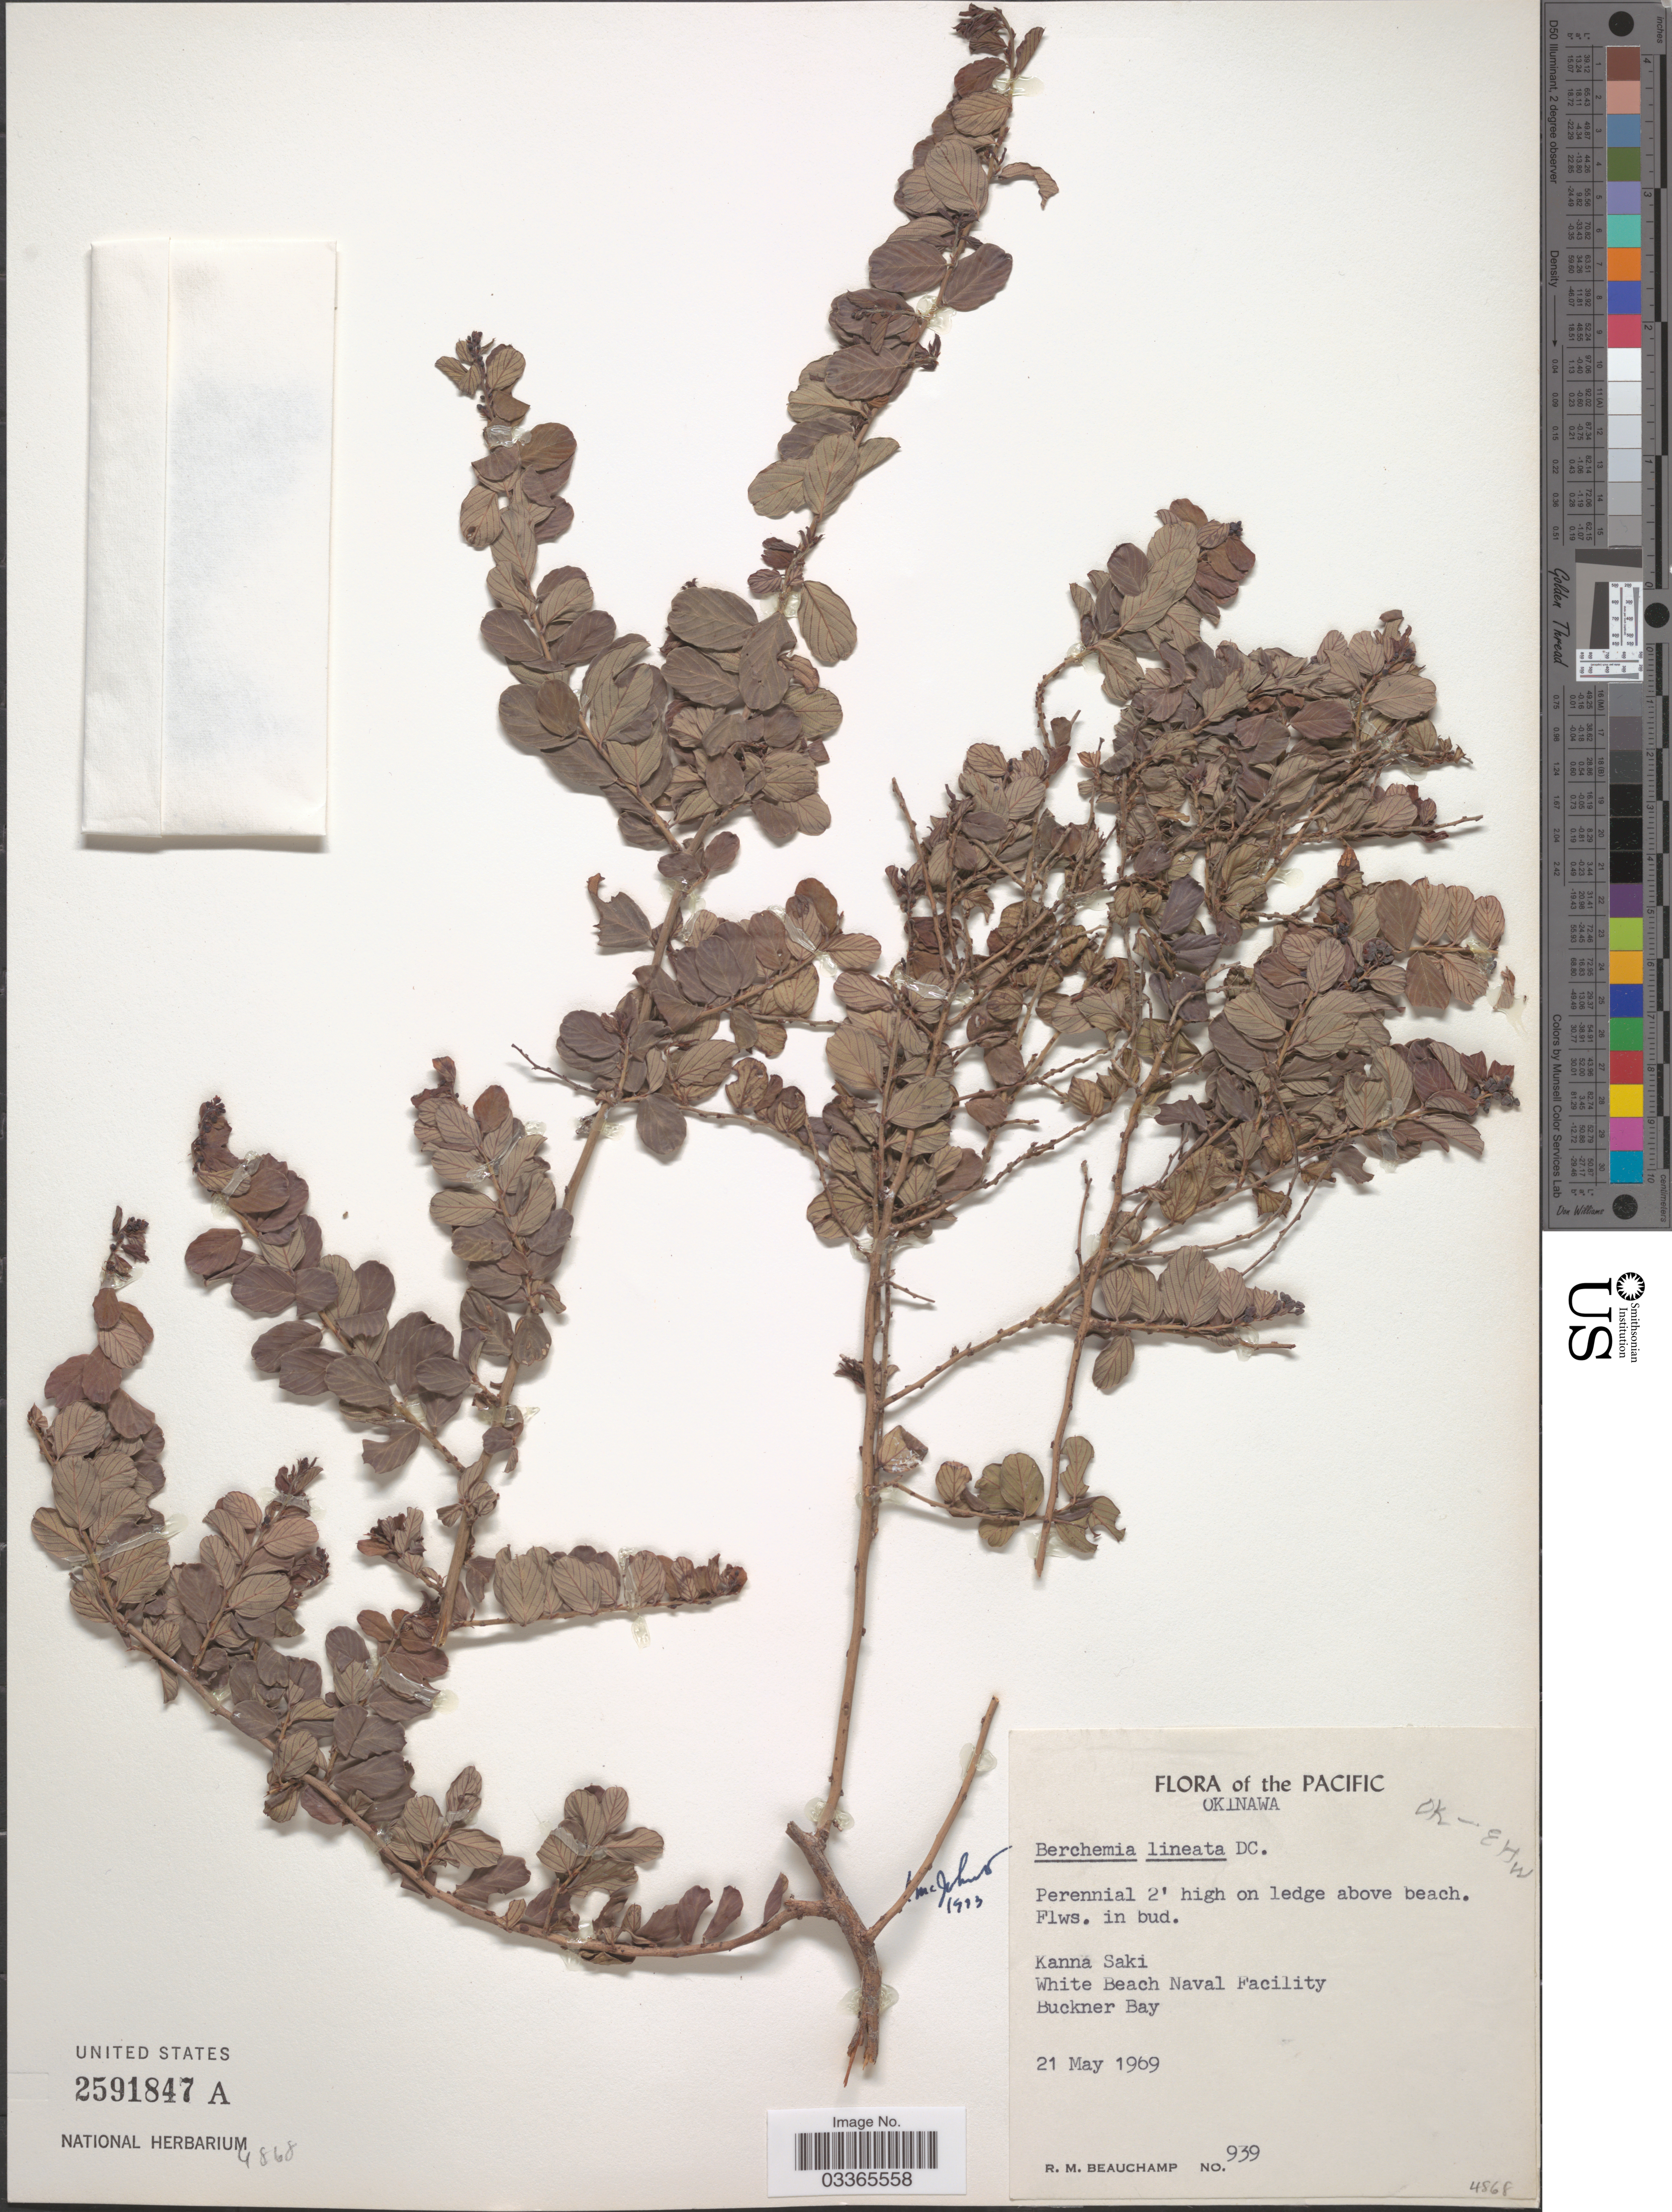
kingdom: Plantae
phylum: Tracheophyta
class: Magnoliopsida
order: Rosales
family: Rhamnaceae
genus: Berchemia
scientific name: Berchemia lineata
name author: (L.) DC.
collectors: R. Beauchamp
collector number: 939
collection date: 1969-05-21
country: Japan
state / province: Okinawa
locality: The Pacific, Kanna Saki, White Beach Naval Facility, Buckner Bay.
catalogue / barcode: US 2591847A